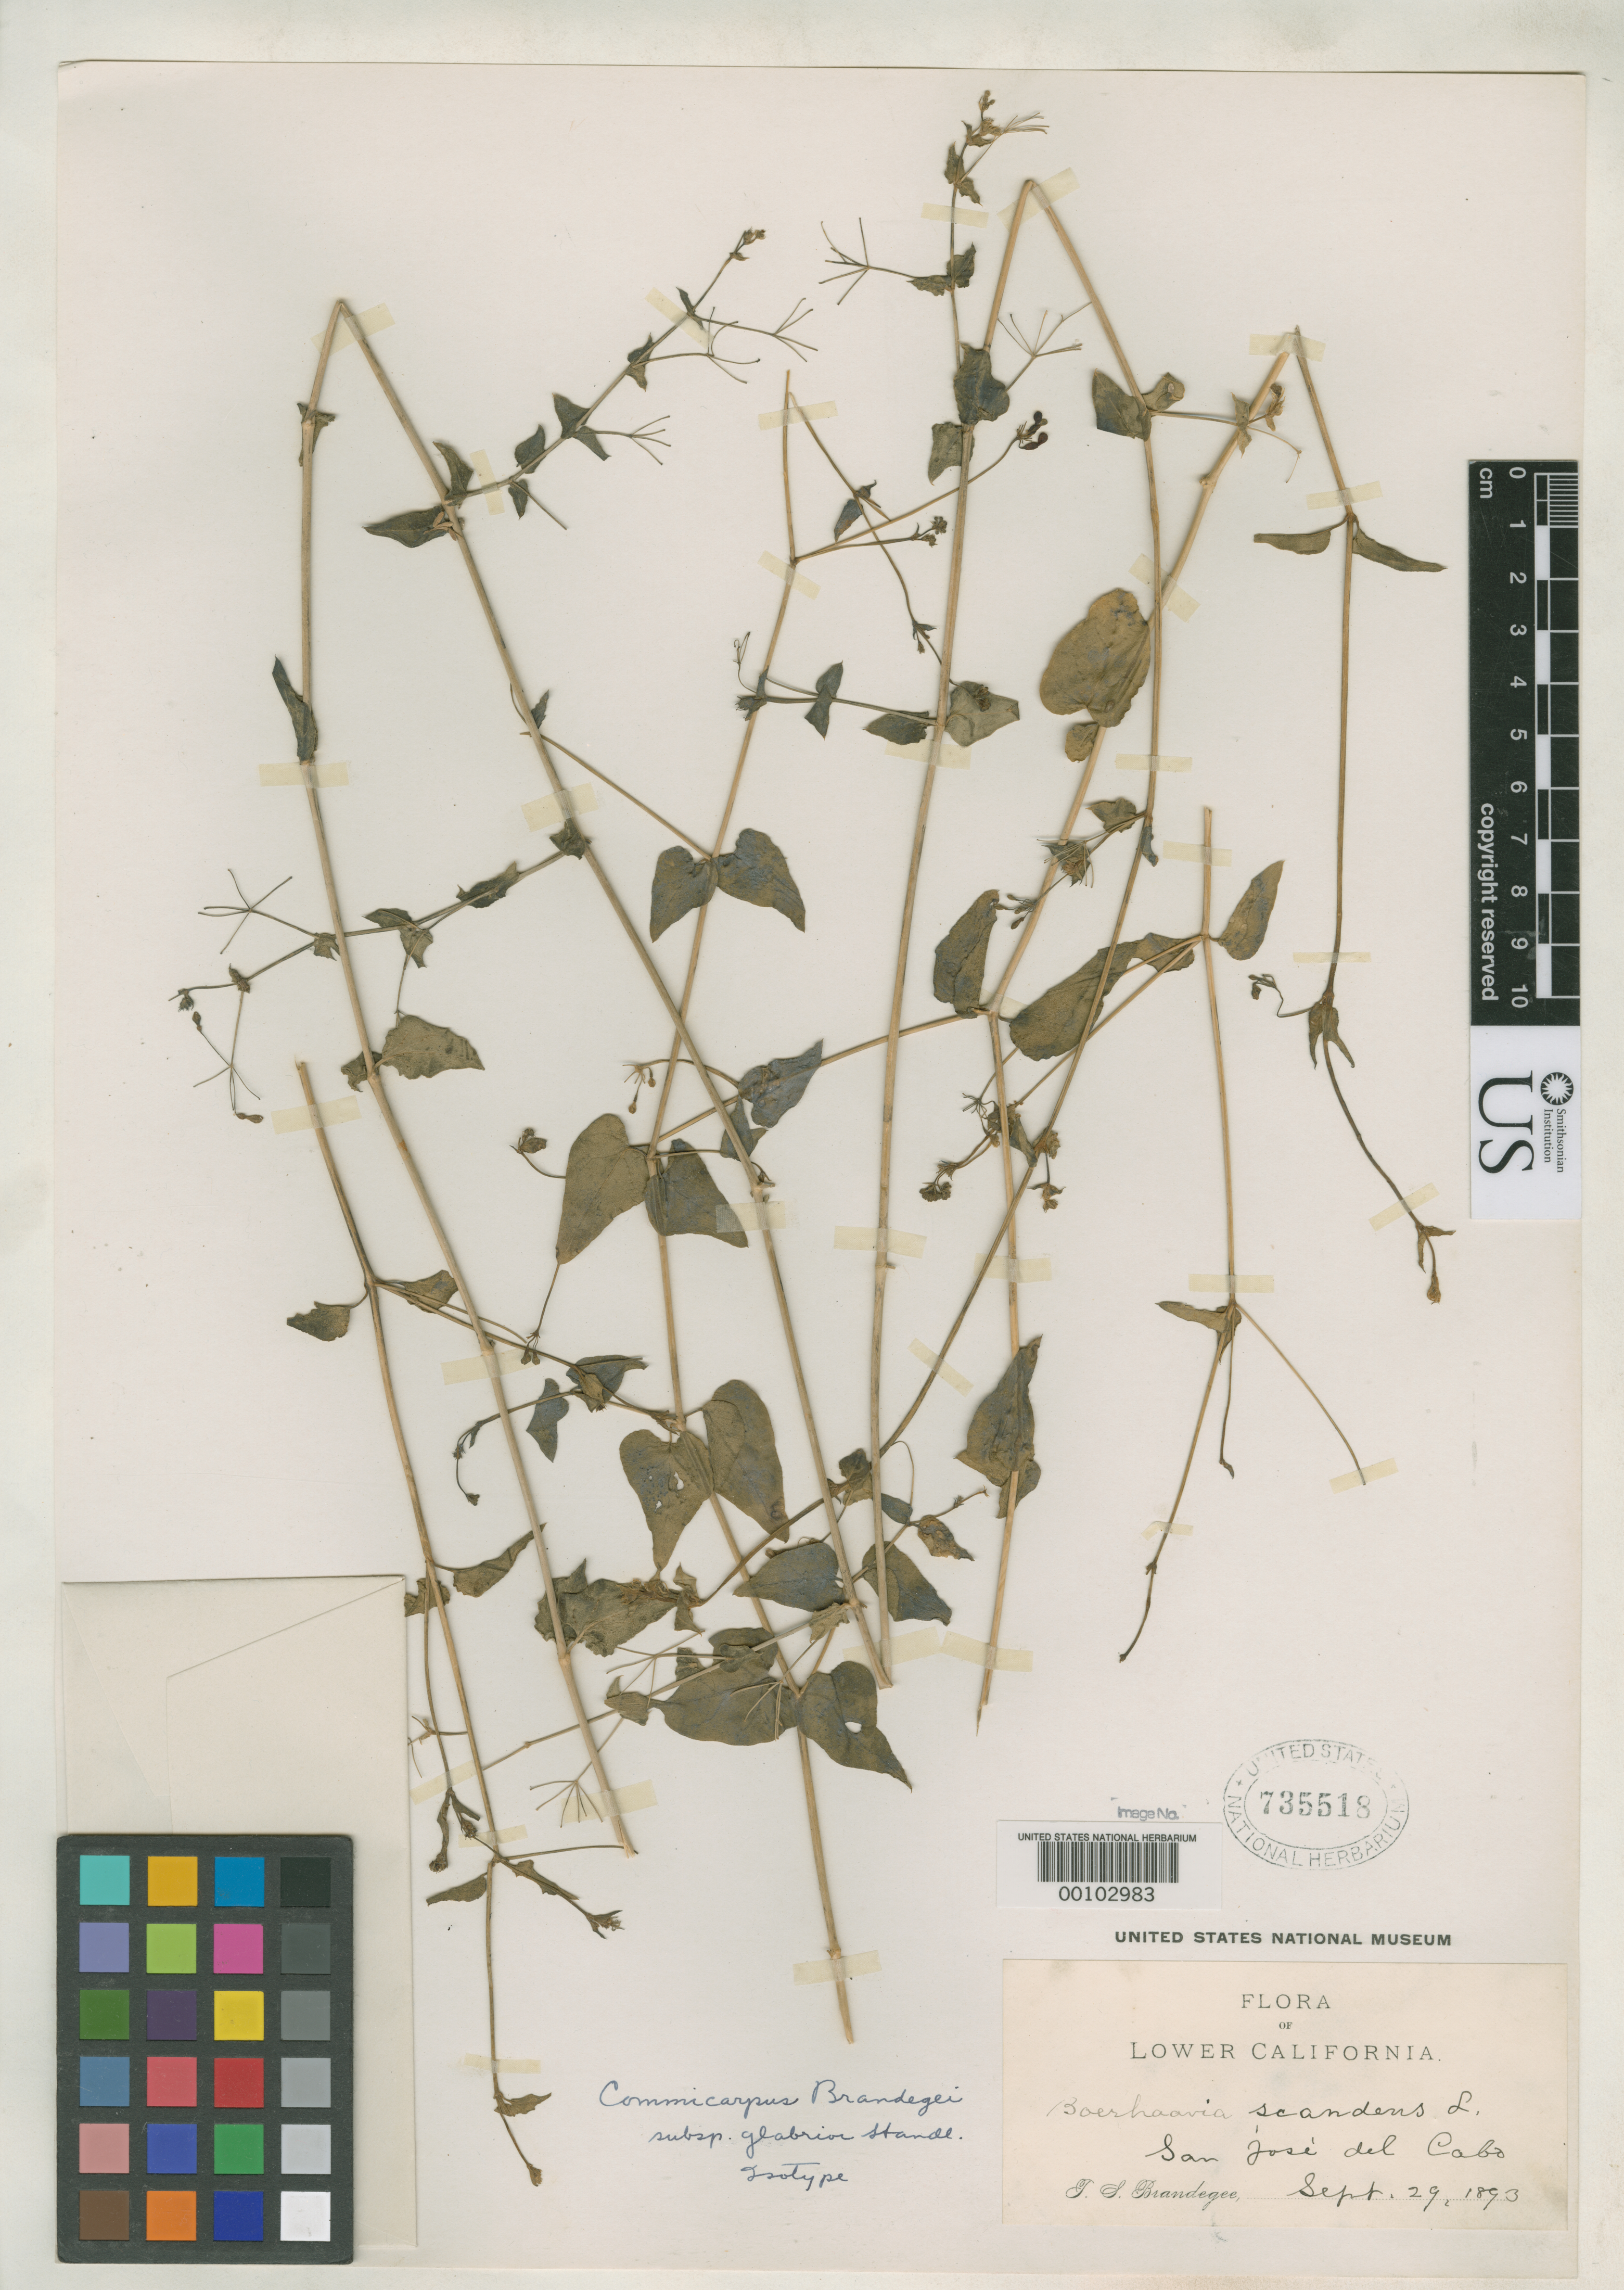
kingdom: Plantae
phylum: Tracheophyta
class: Magnoliopsida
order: Caryophyllales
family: Nyctaginaceae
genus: Commicarpus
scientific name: Commicarpus brandegeei subsp. glabrior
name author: Standl.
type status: Isotype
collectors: T. S. Brandegee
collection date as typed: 29 Sep 1893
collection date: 1893-09-29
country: Mexico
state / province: Baja California Sur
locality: San José del Cabo.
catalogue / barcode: US 735518